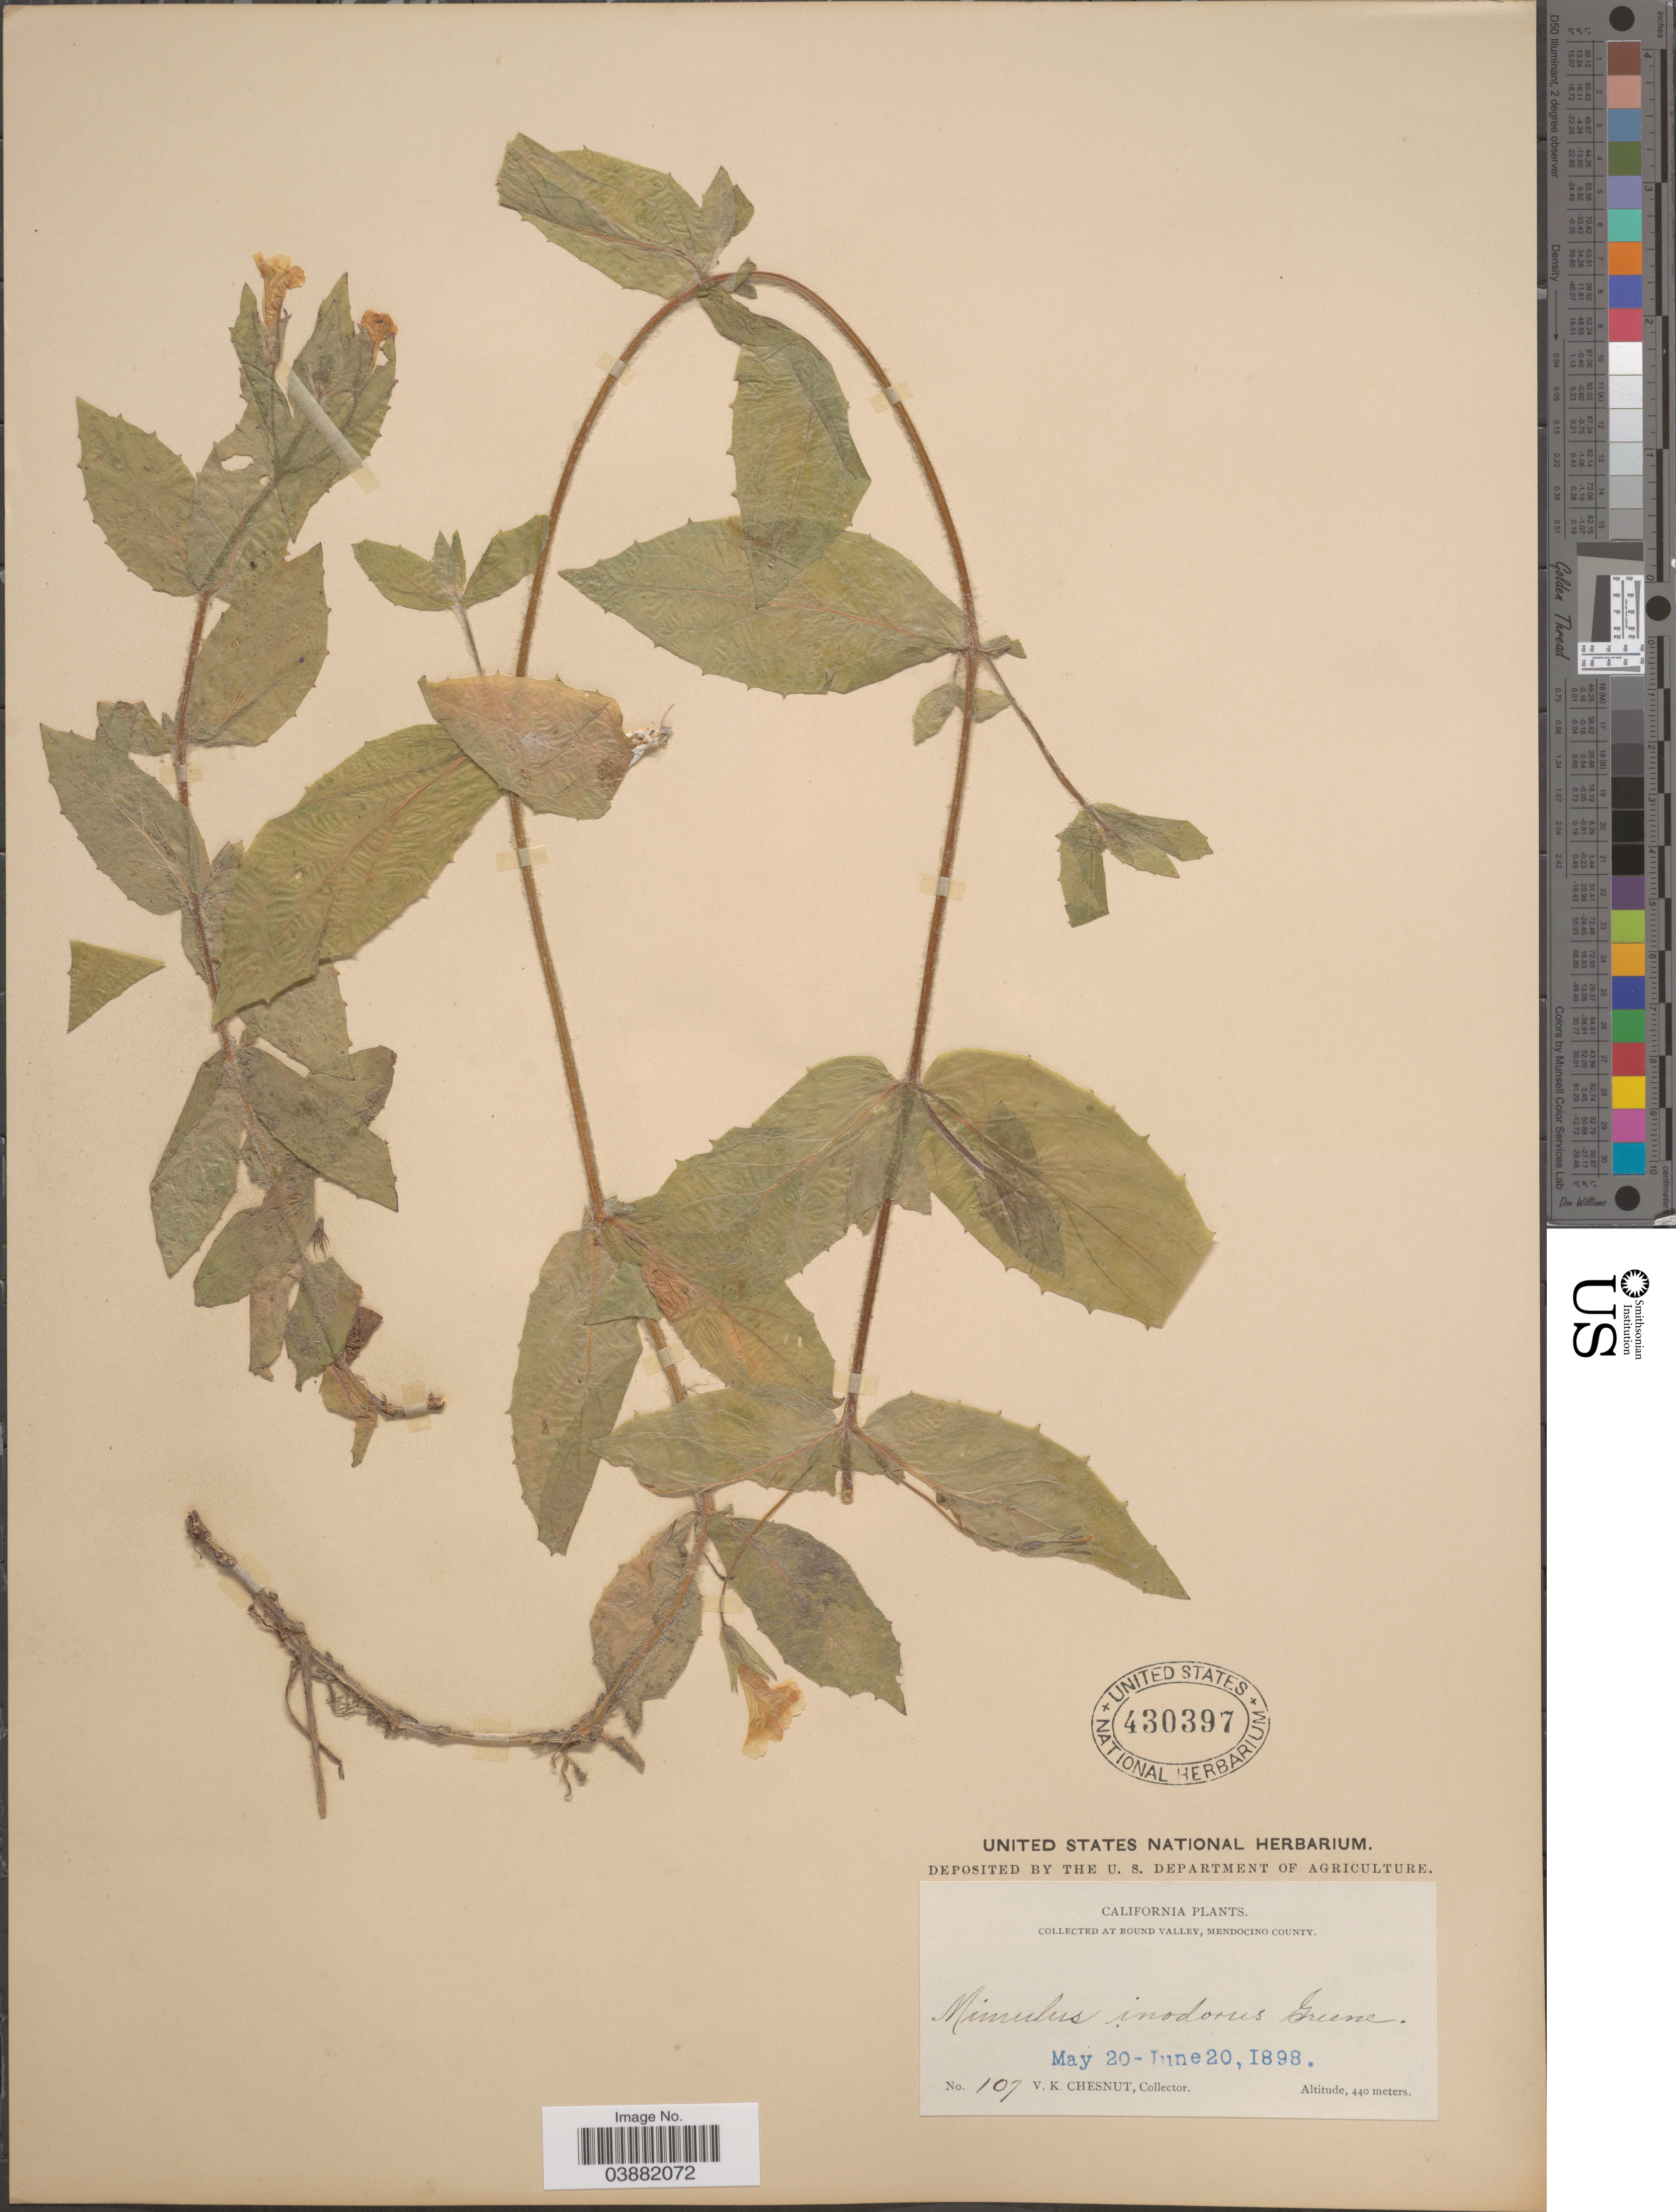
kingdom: Plantae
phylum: Tracheophyta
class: Magnoliopsida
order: Lamiales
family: Phrymaceae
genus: Mimulus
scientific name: Mimulus inodorus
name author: Greene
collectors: V. Chesnut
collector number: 107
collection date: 1898-05-20/1898-06-20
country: United States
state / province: California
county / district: Mendocino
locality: At Round Valley, Mendocino County.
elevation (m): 440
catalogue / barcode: US 430397